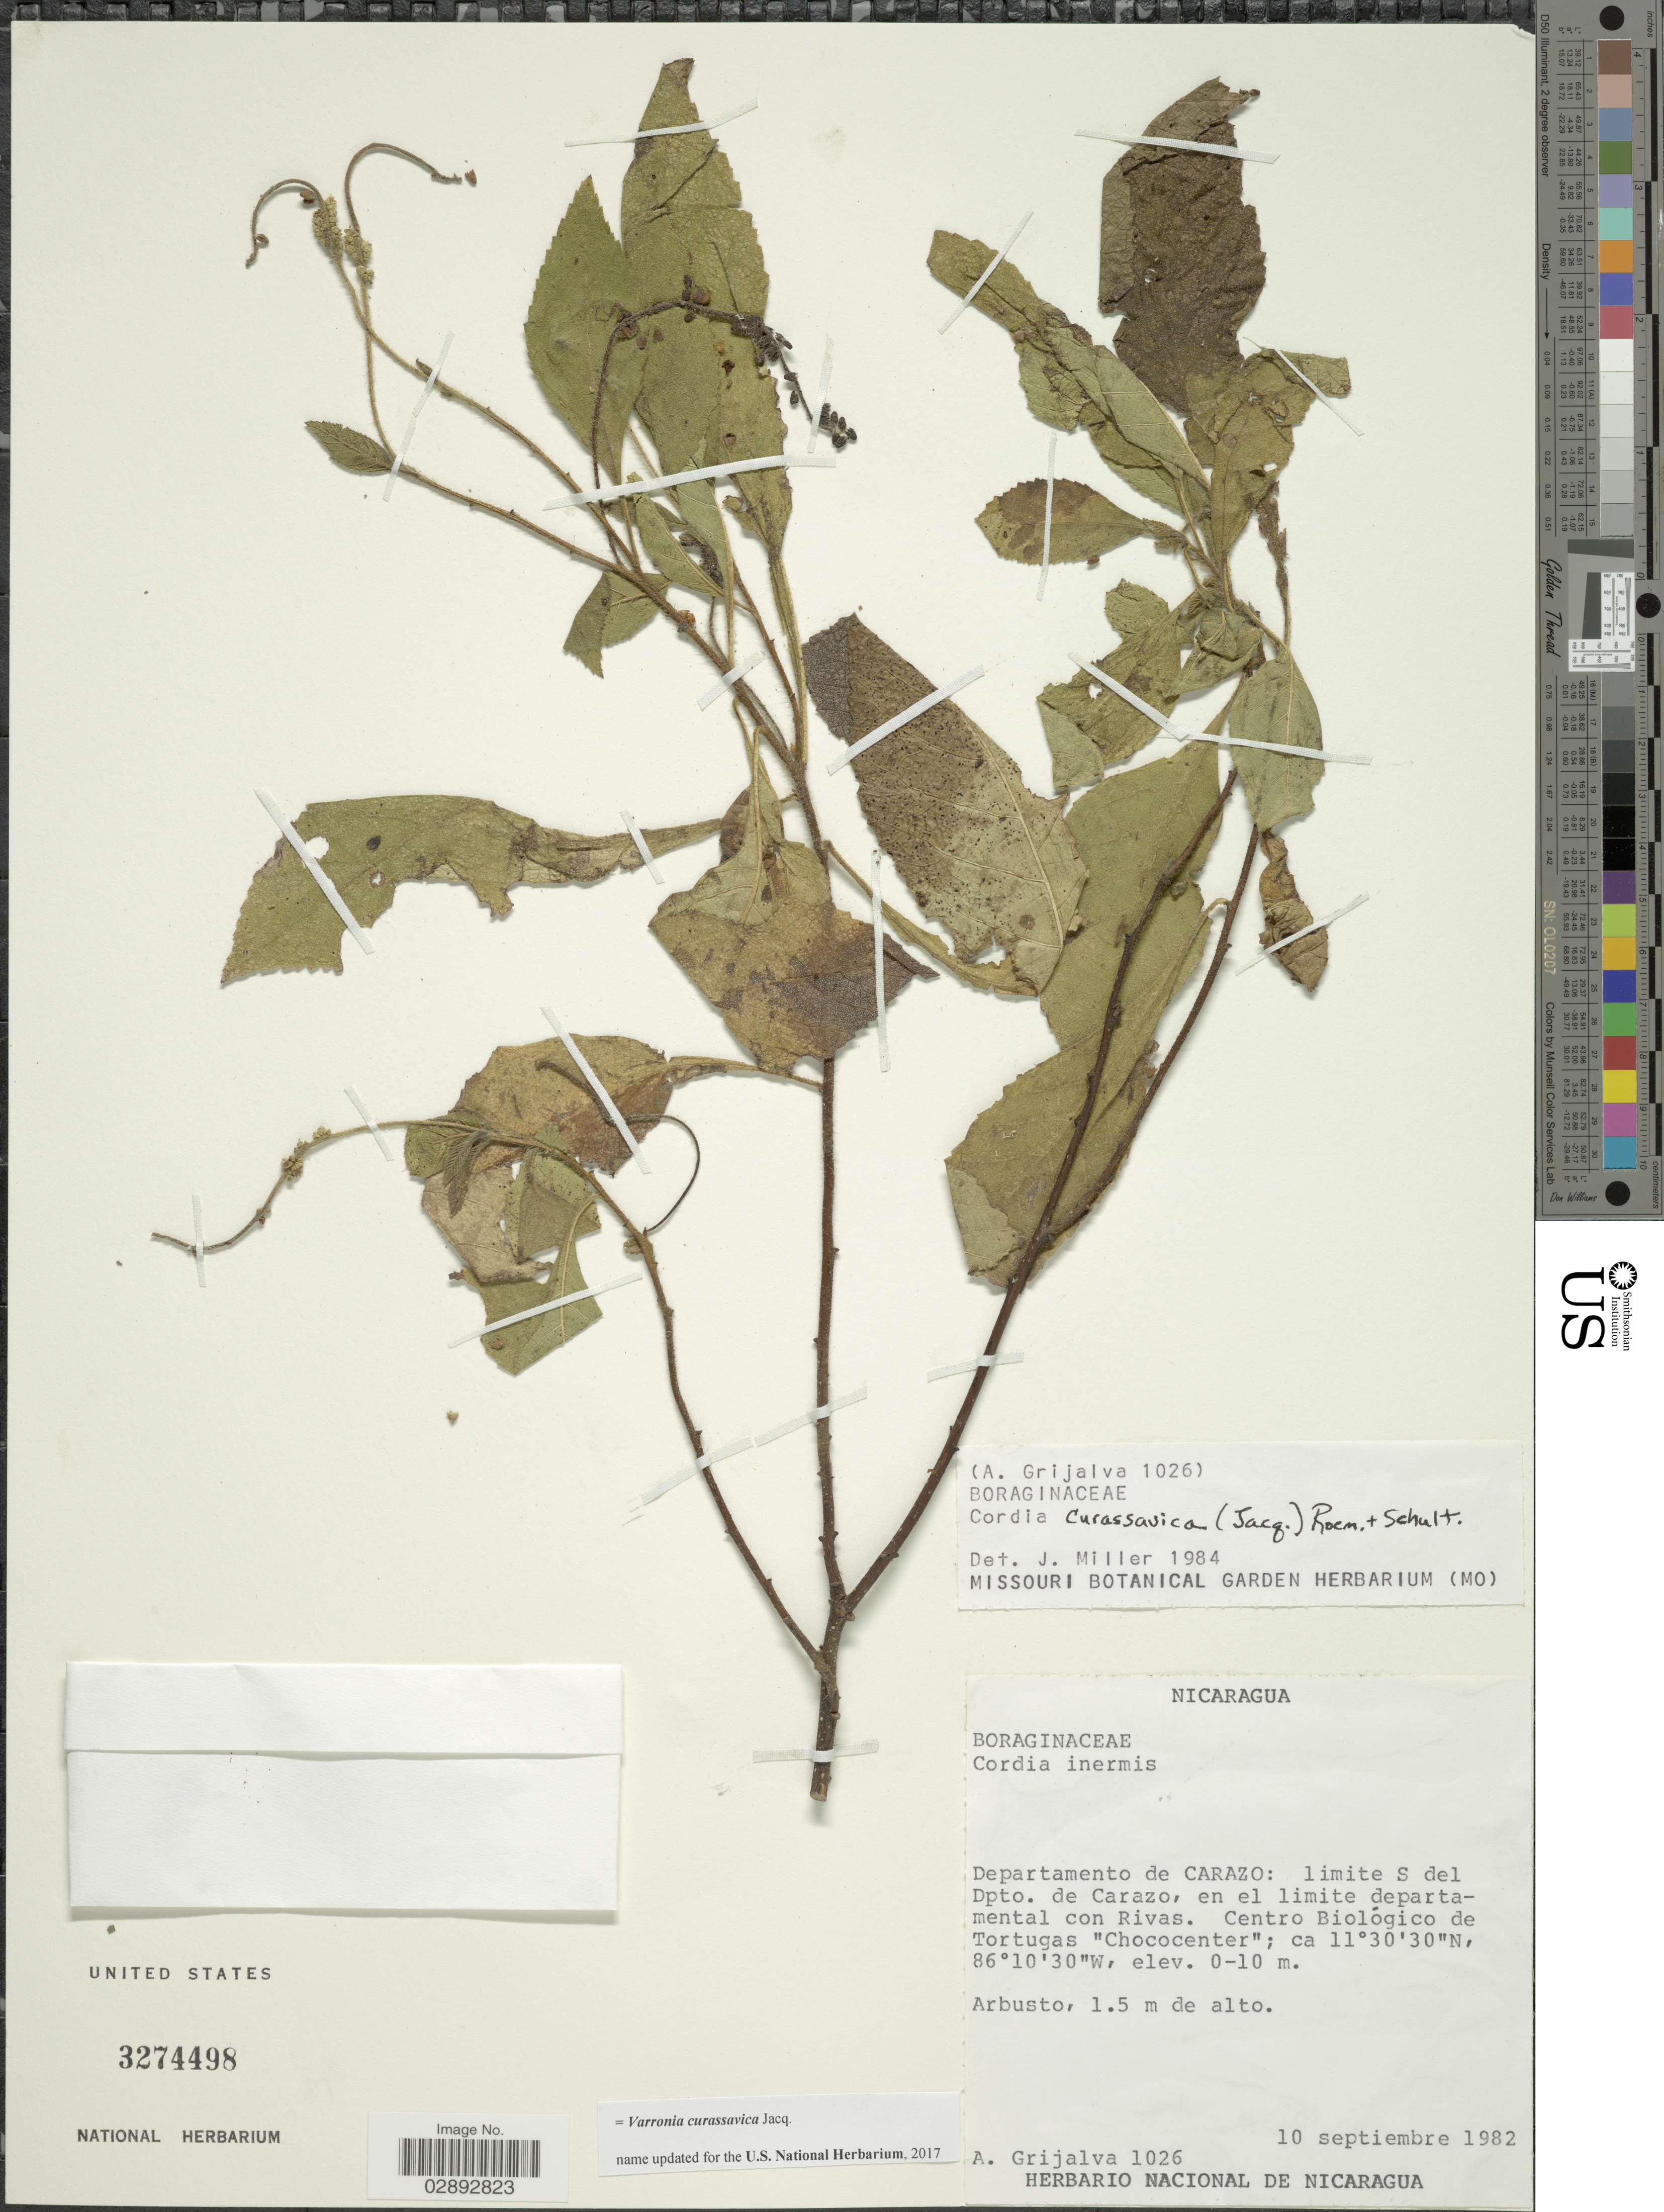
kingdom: Plantae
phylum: Tracheophyta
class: Magnoliopsida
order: Boraginales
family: Cordiaceae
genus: Varronia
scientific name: Varronia curassavica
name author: Jacq.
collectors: A. Grijalva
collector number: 1026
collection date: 1982-09-10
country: Nicaragua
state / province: Carazo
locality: Departamento de Carazo: limite S del Dpto. de Carazo, en el limite departamental con Rivas. Centro Biológico de Tortugas "Chococenter".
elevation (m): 0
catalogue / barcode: US 3274498